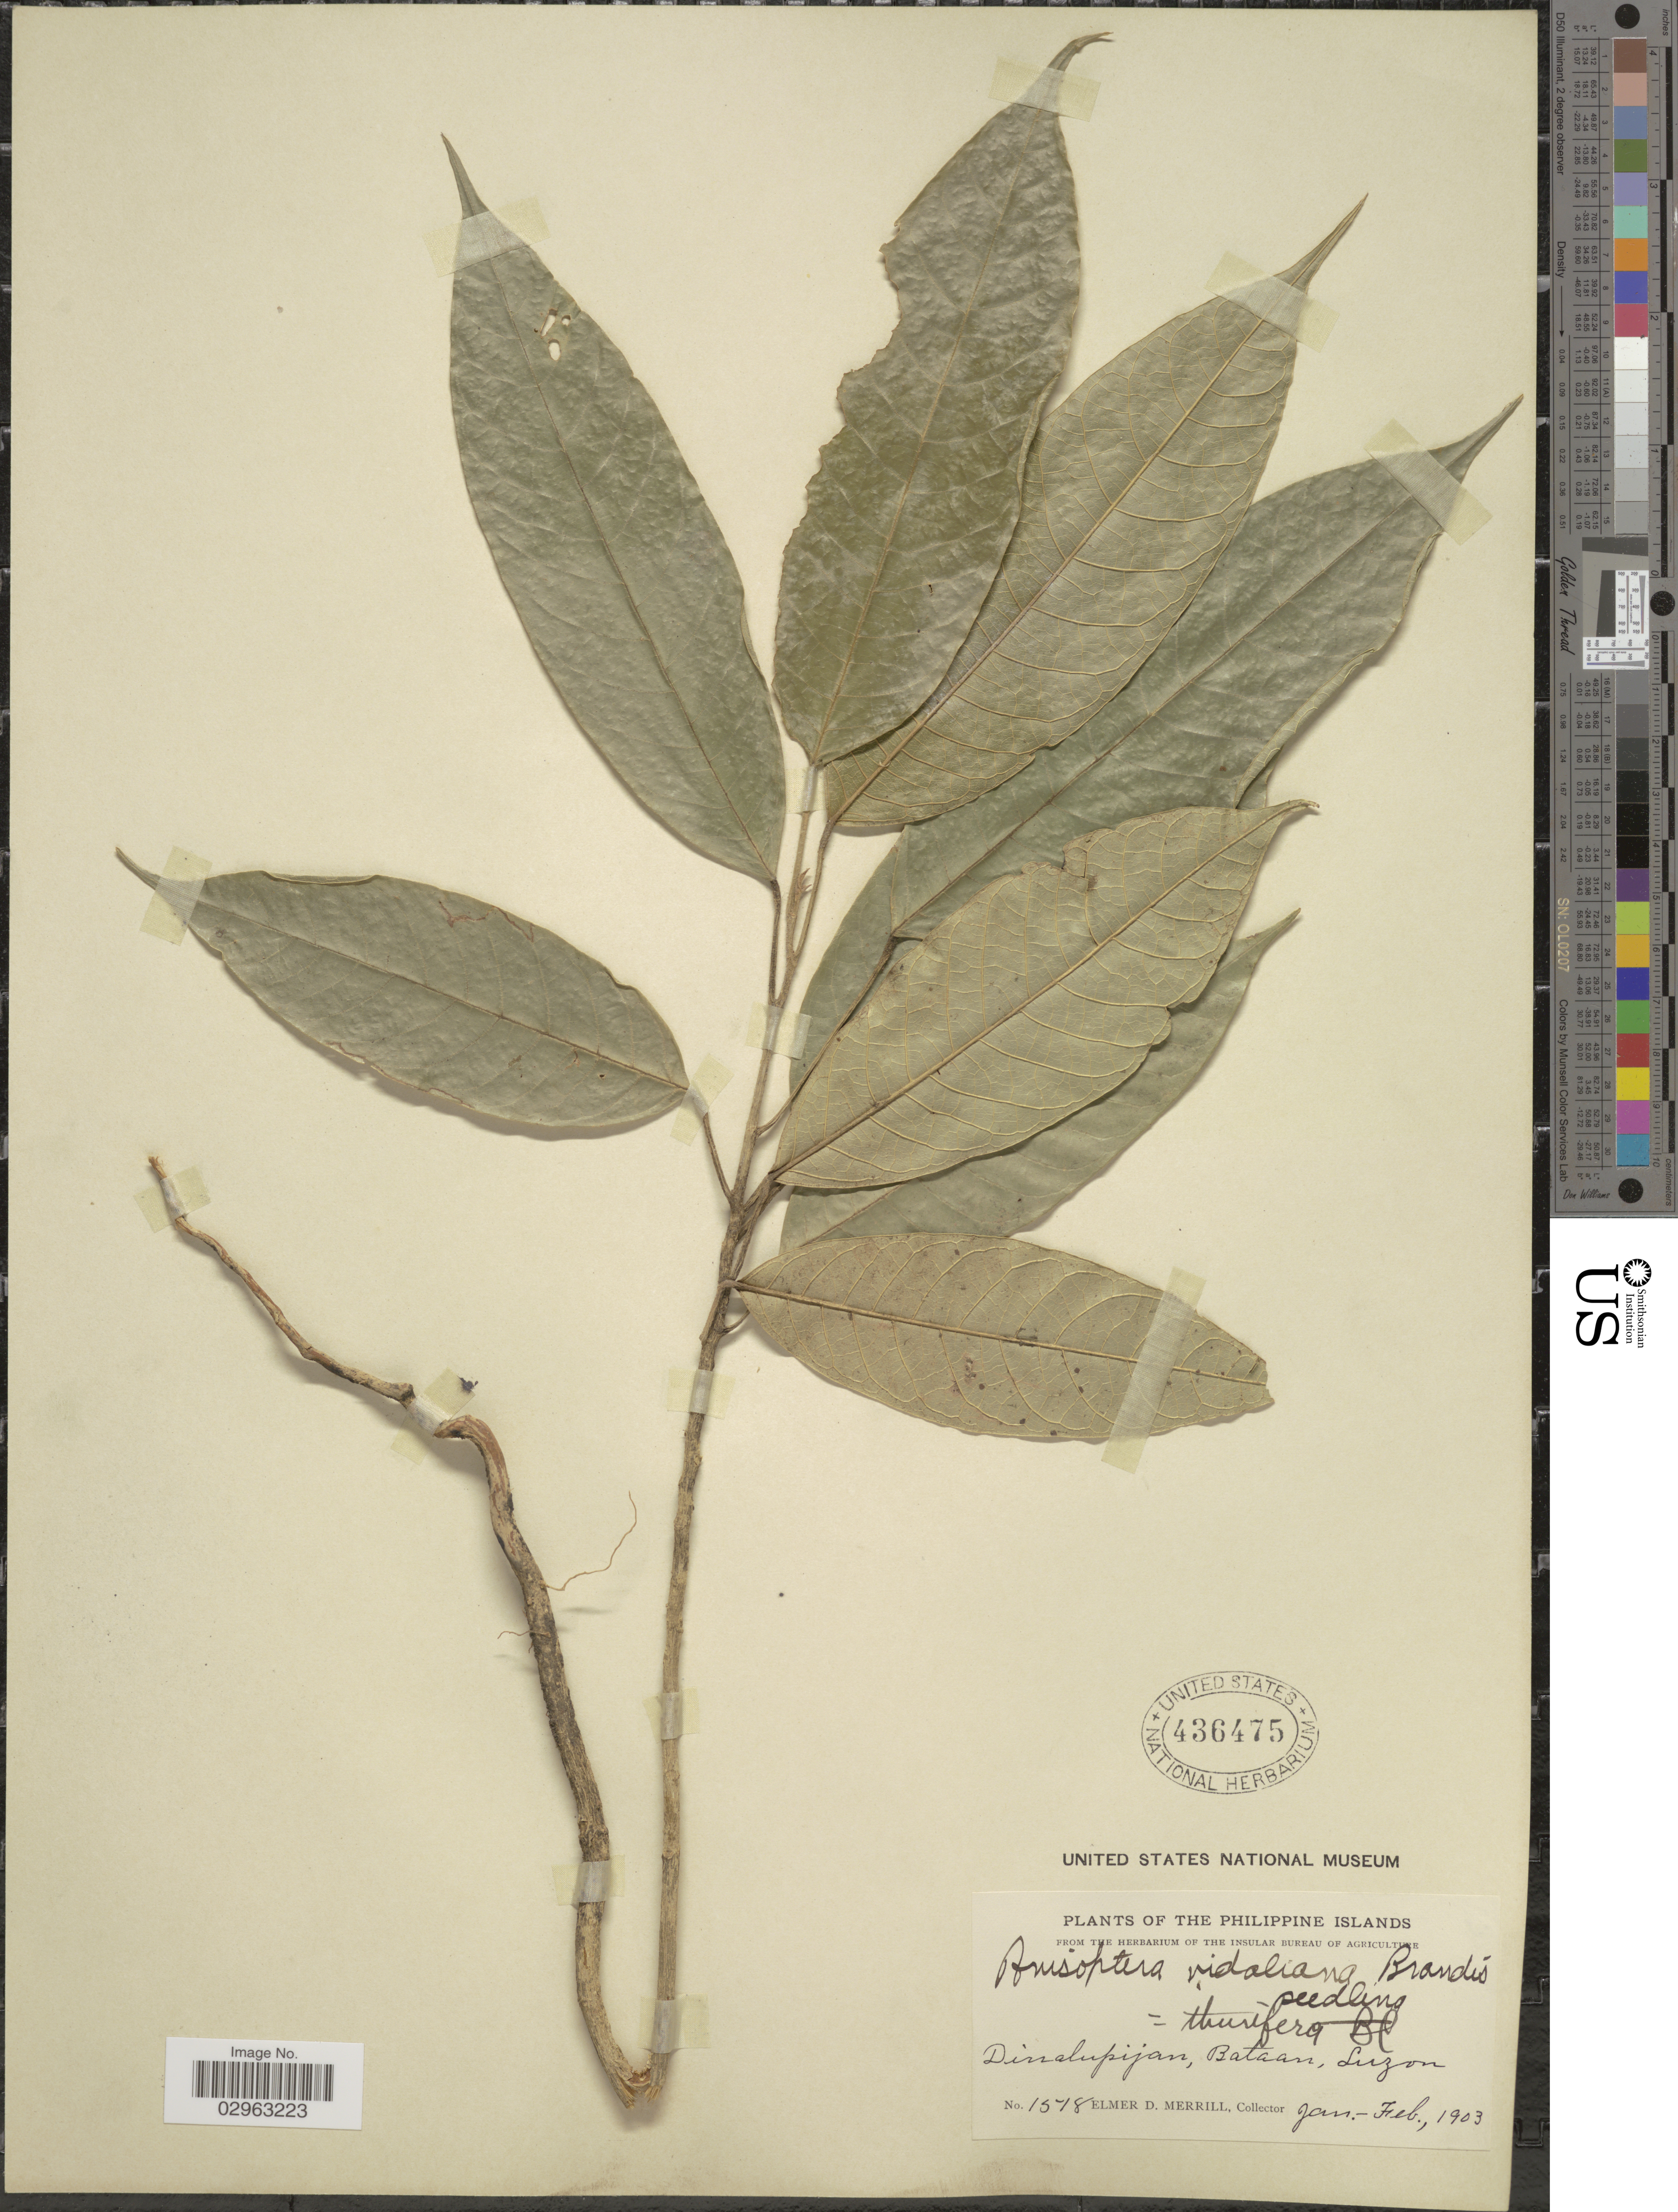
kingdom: Plantae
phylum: Tracheophyta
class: Magnoliopsida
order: Malvales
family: Dipterocarpaceae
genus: Anisoptera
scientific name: Anisoptera thurifera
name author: (Blanco) Blume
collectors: E. D. Merrill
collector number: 1518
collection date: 1903-01/1903-02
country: Philippines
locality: Dinalupijan, Prov. of Bataan, Luzon.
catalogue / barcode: US 436475